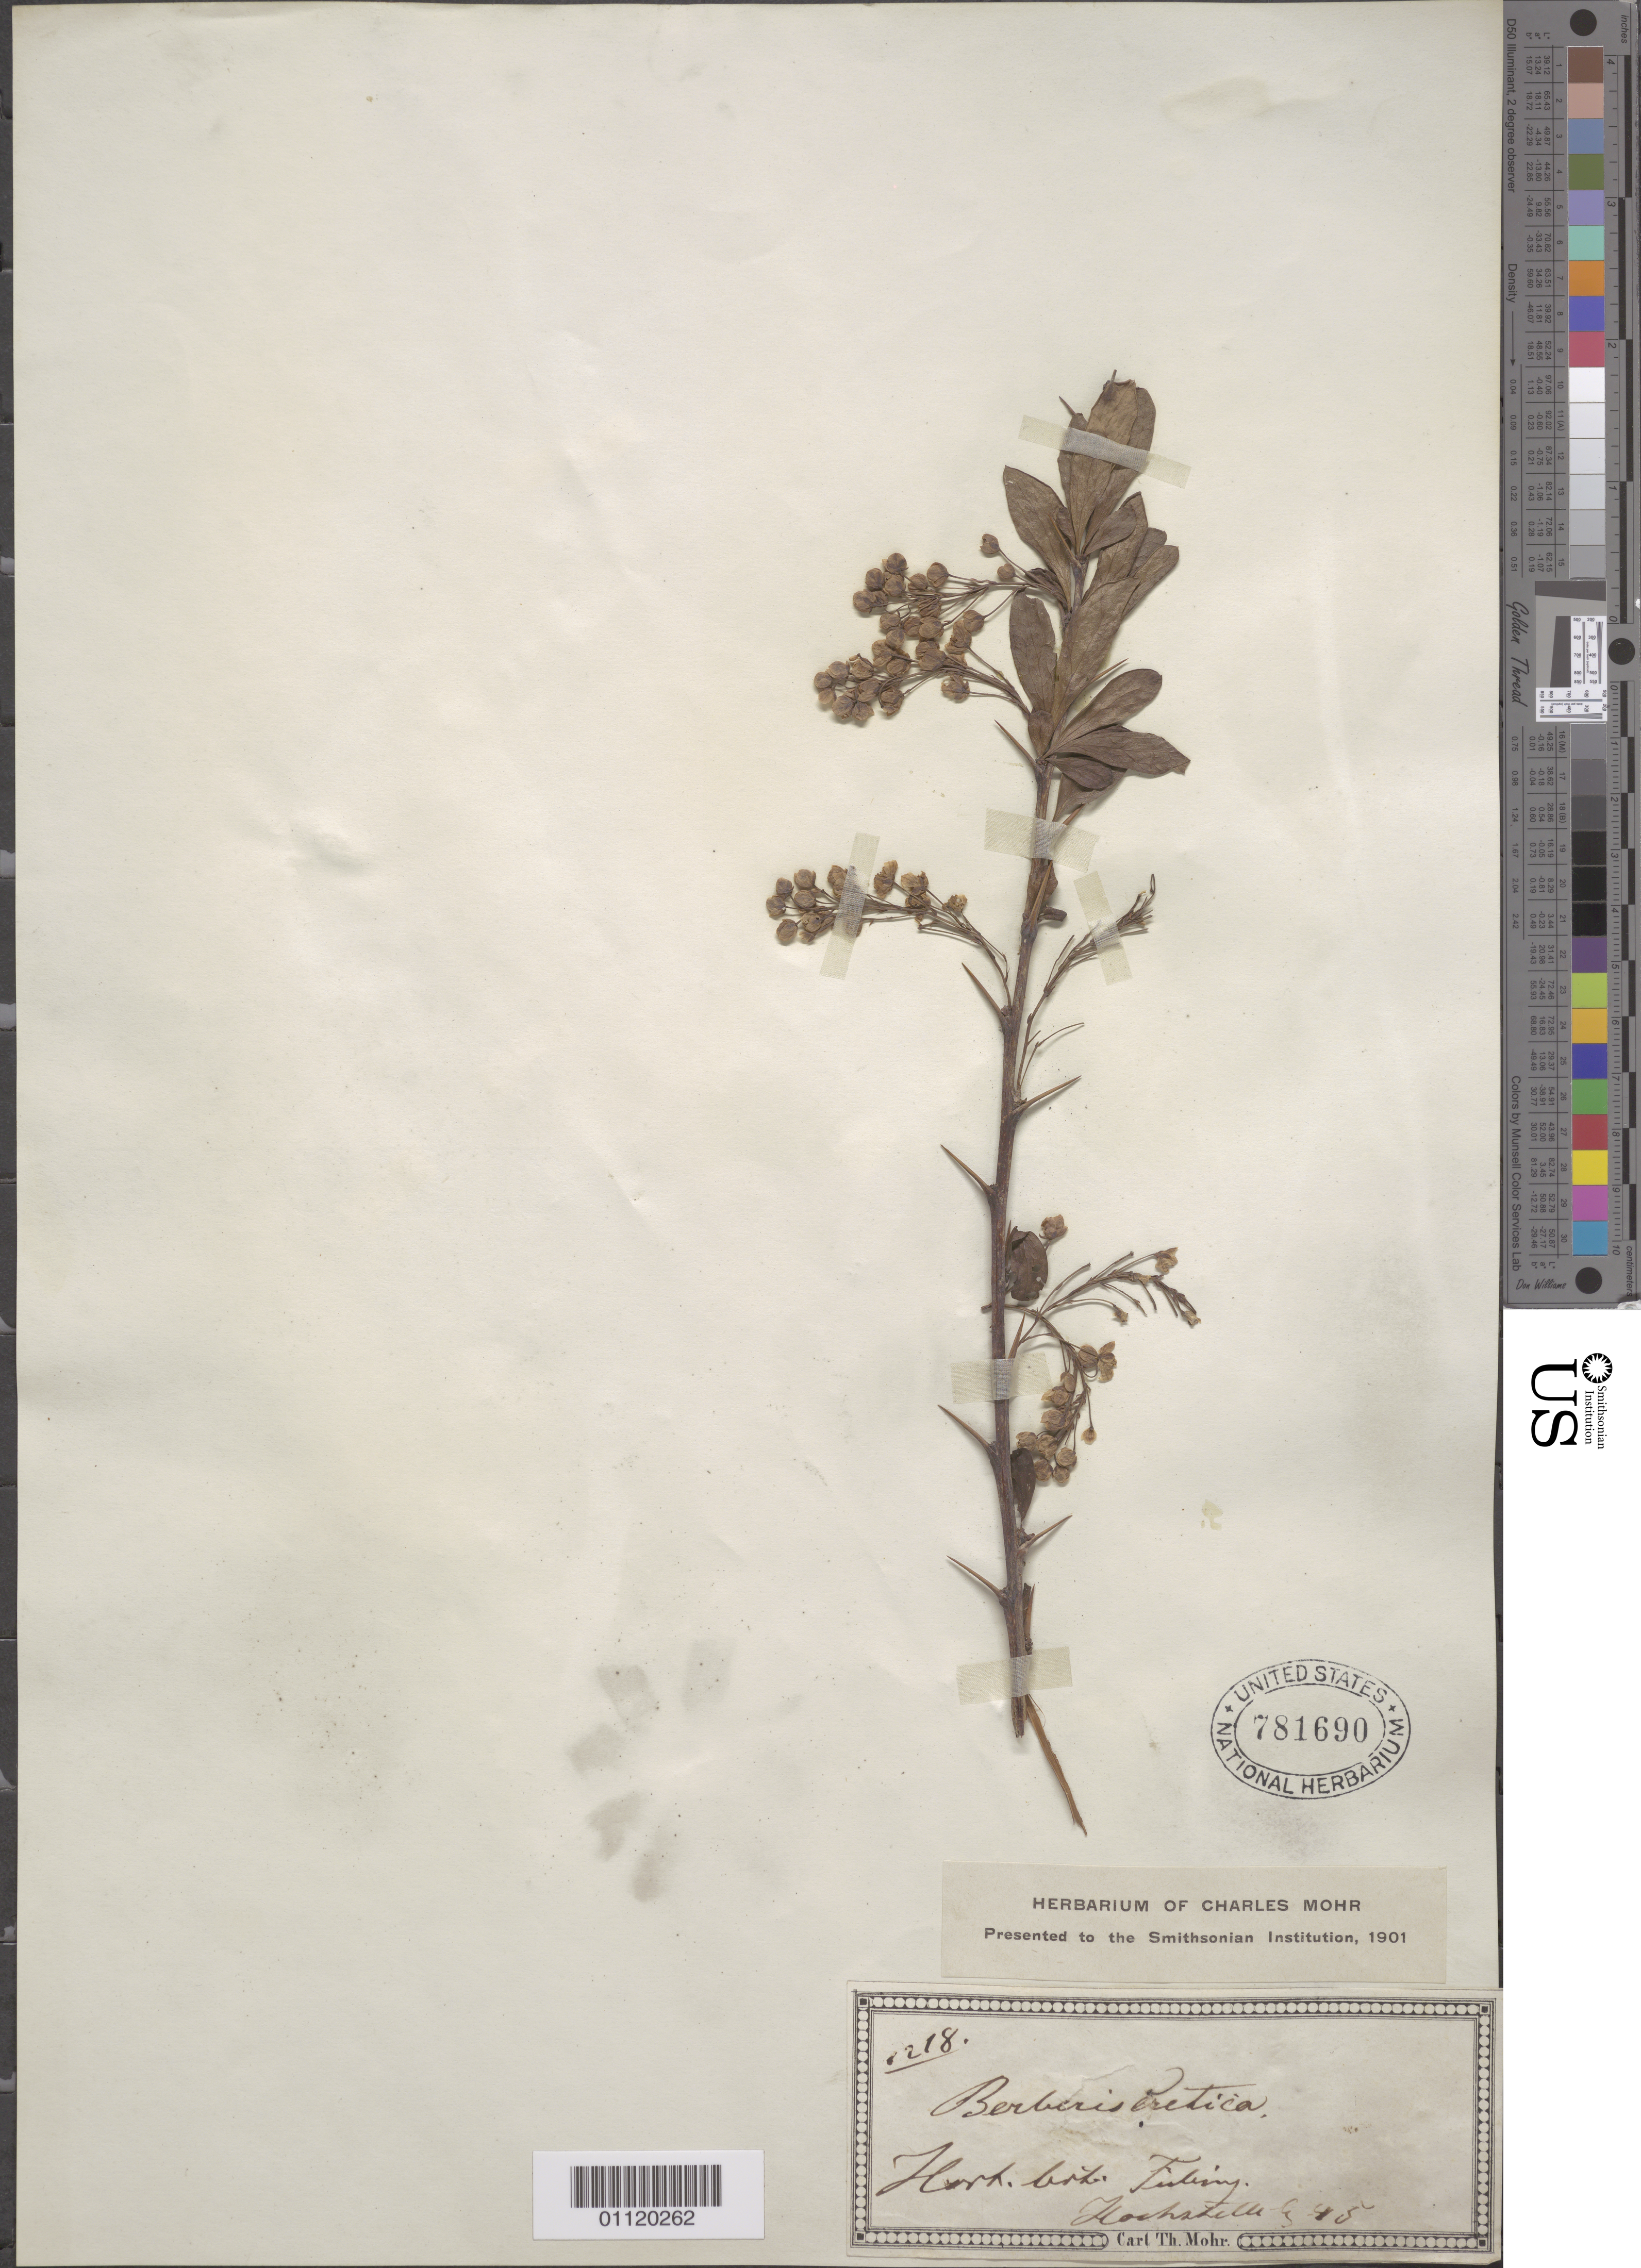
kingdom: Plantae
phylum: Tracheophyta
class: Magnoliopsida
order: Ranunculales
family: Berberidaceae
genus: Berberis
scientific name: Berberis cretica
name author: L.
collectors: C. T. Mohr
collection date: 1845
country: Germany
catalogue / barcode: US 781690